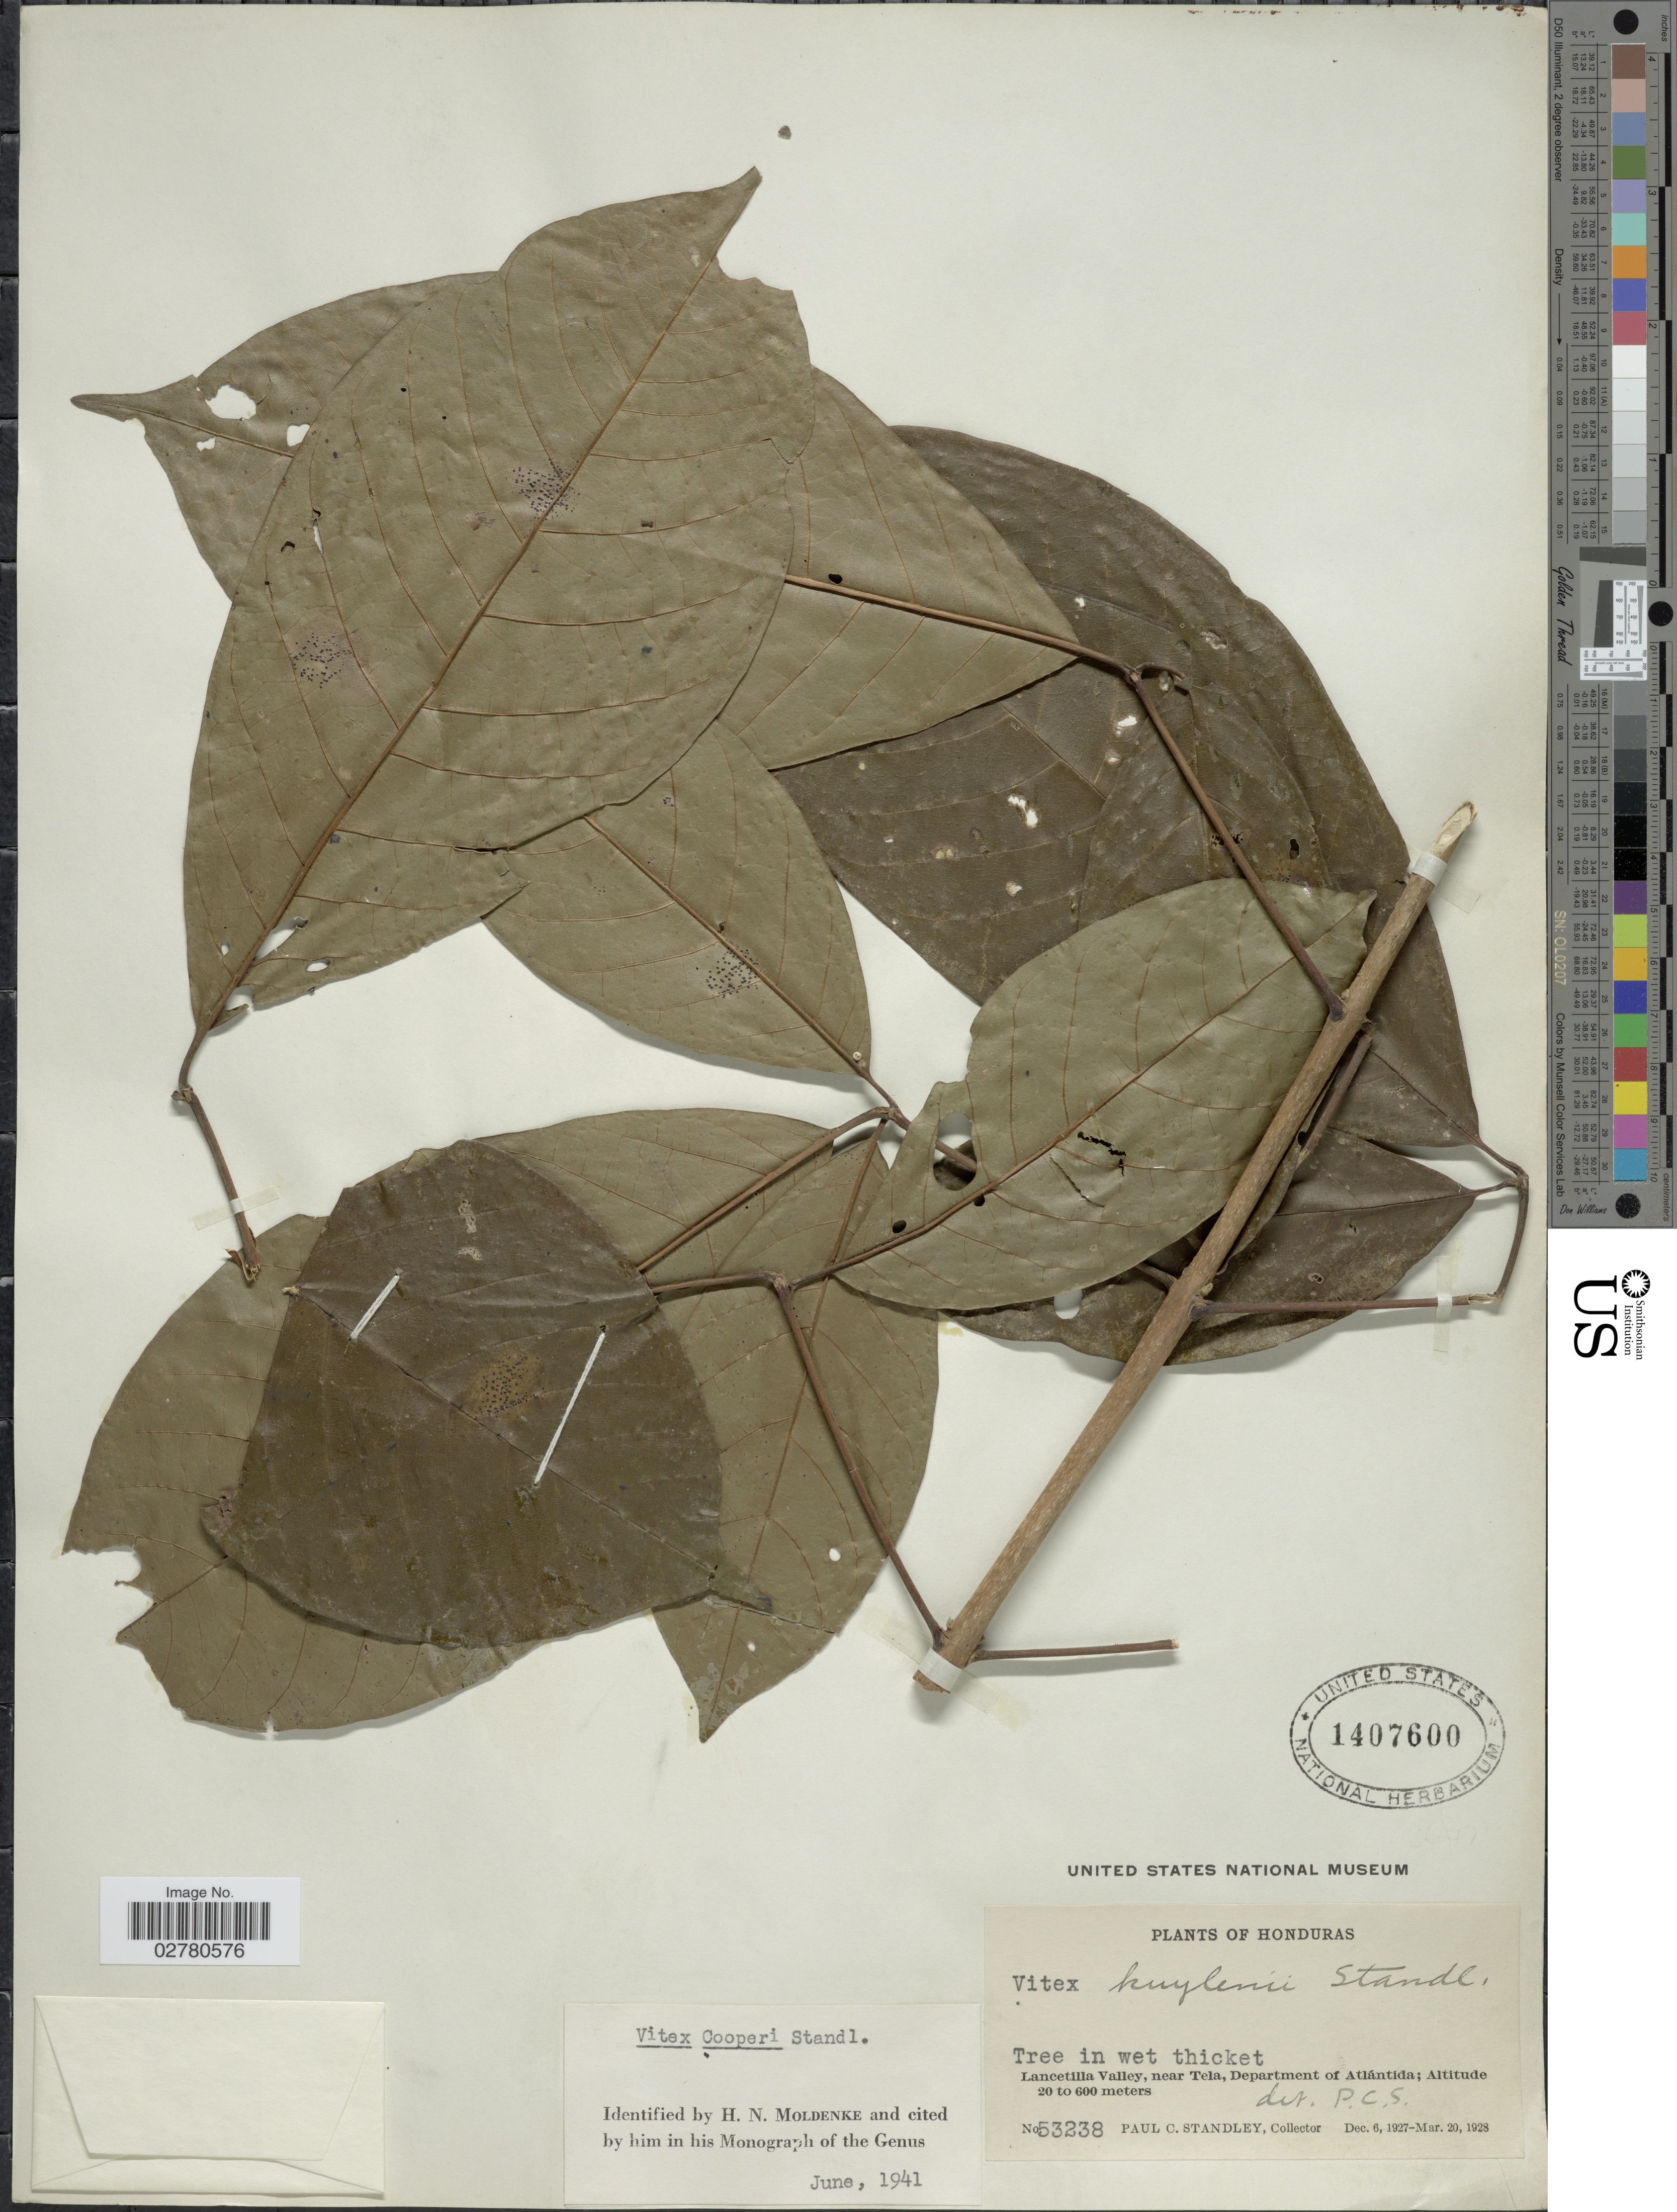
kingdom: Plantae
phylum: Tracheophyta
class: Magnoliopsida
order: Lamiales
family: Lamiaceae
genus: Vitex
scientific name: Vitex cooperi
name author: Standl.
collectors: P. C. Standley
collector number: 53238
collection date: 1927-12-06/1928-03-20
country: Honduras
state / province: Atlántida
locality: Lancetilla Valley, near Tela, Department of Atlántida.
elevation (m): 20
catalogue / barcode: US 1407600